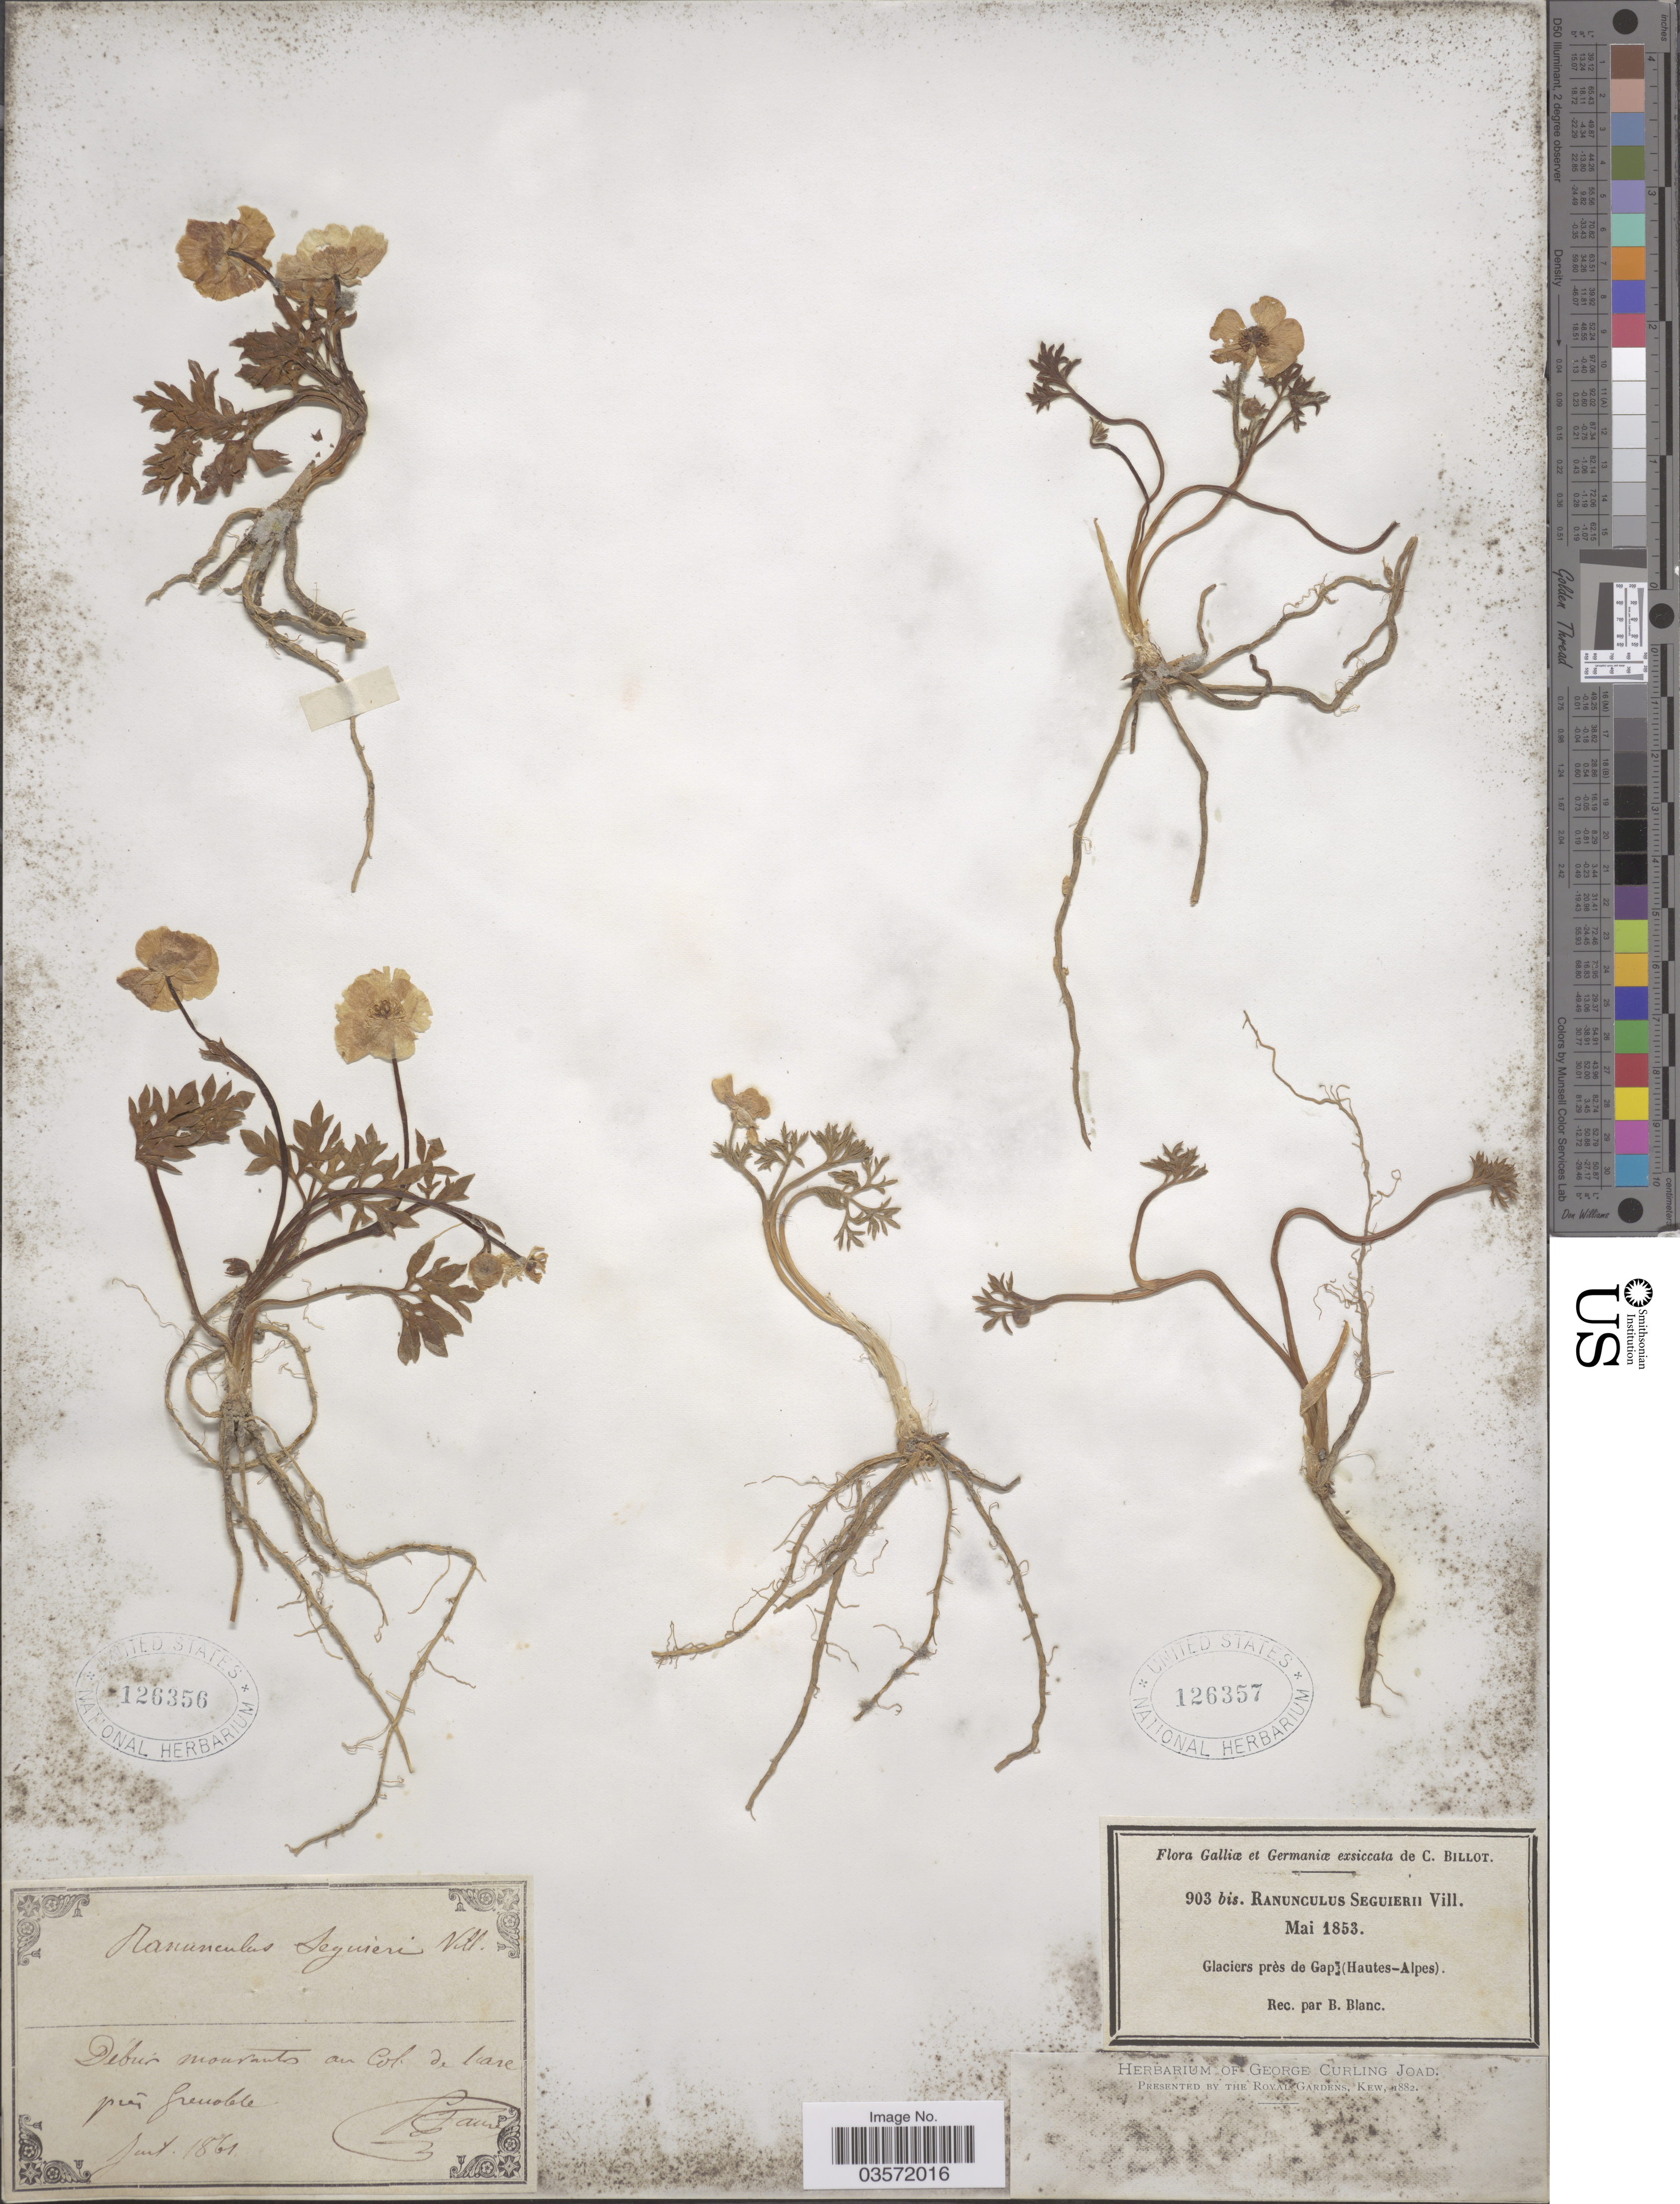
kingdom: Plantae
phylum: Tracheophyta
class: Magnoliopsida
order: Ranunculales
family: Ranunculaceae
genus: Ranunculus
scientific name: Ranunculus seguieri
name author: Vill.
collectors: C. Billot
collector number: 903bis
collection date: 1853-05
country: France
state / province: Provence-Alpes-Côte d'Azur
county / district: Hautes-Alpes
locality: Galliœ et Germaniœ. Glaciers près de Gap (Hautes-Alpes).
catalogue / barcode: US 126357-2